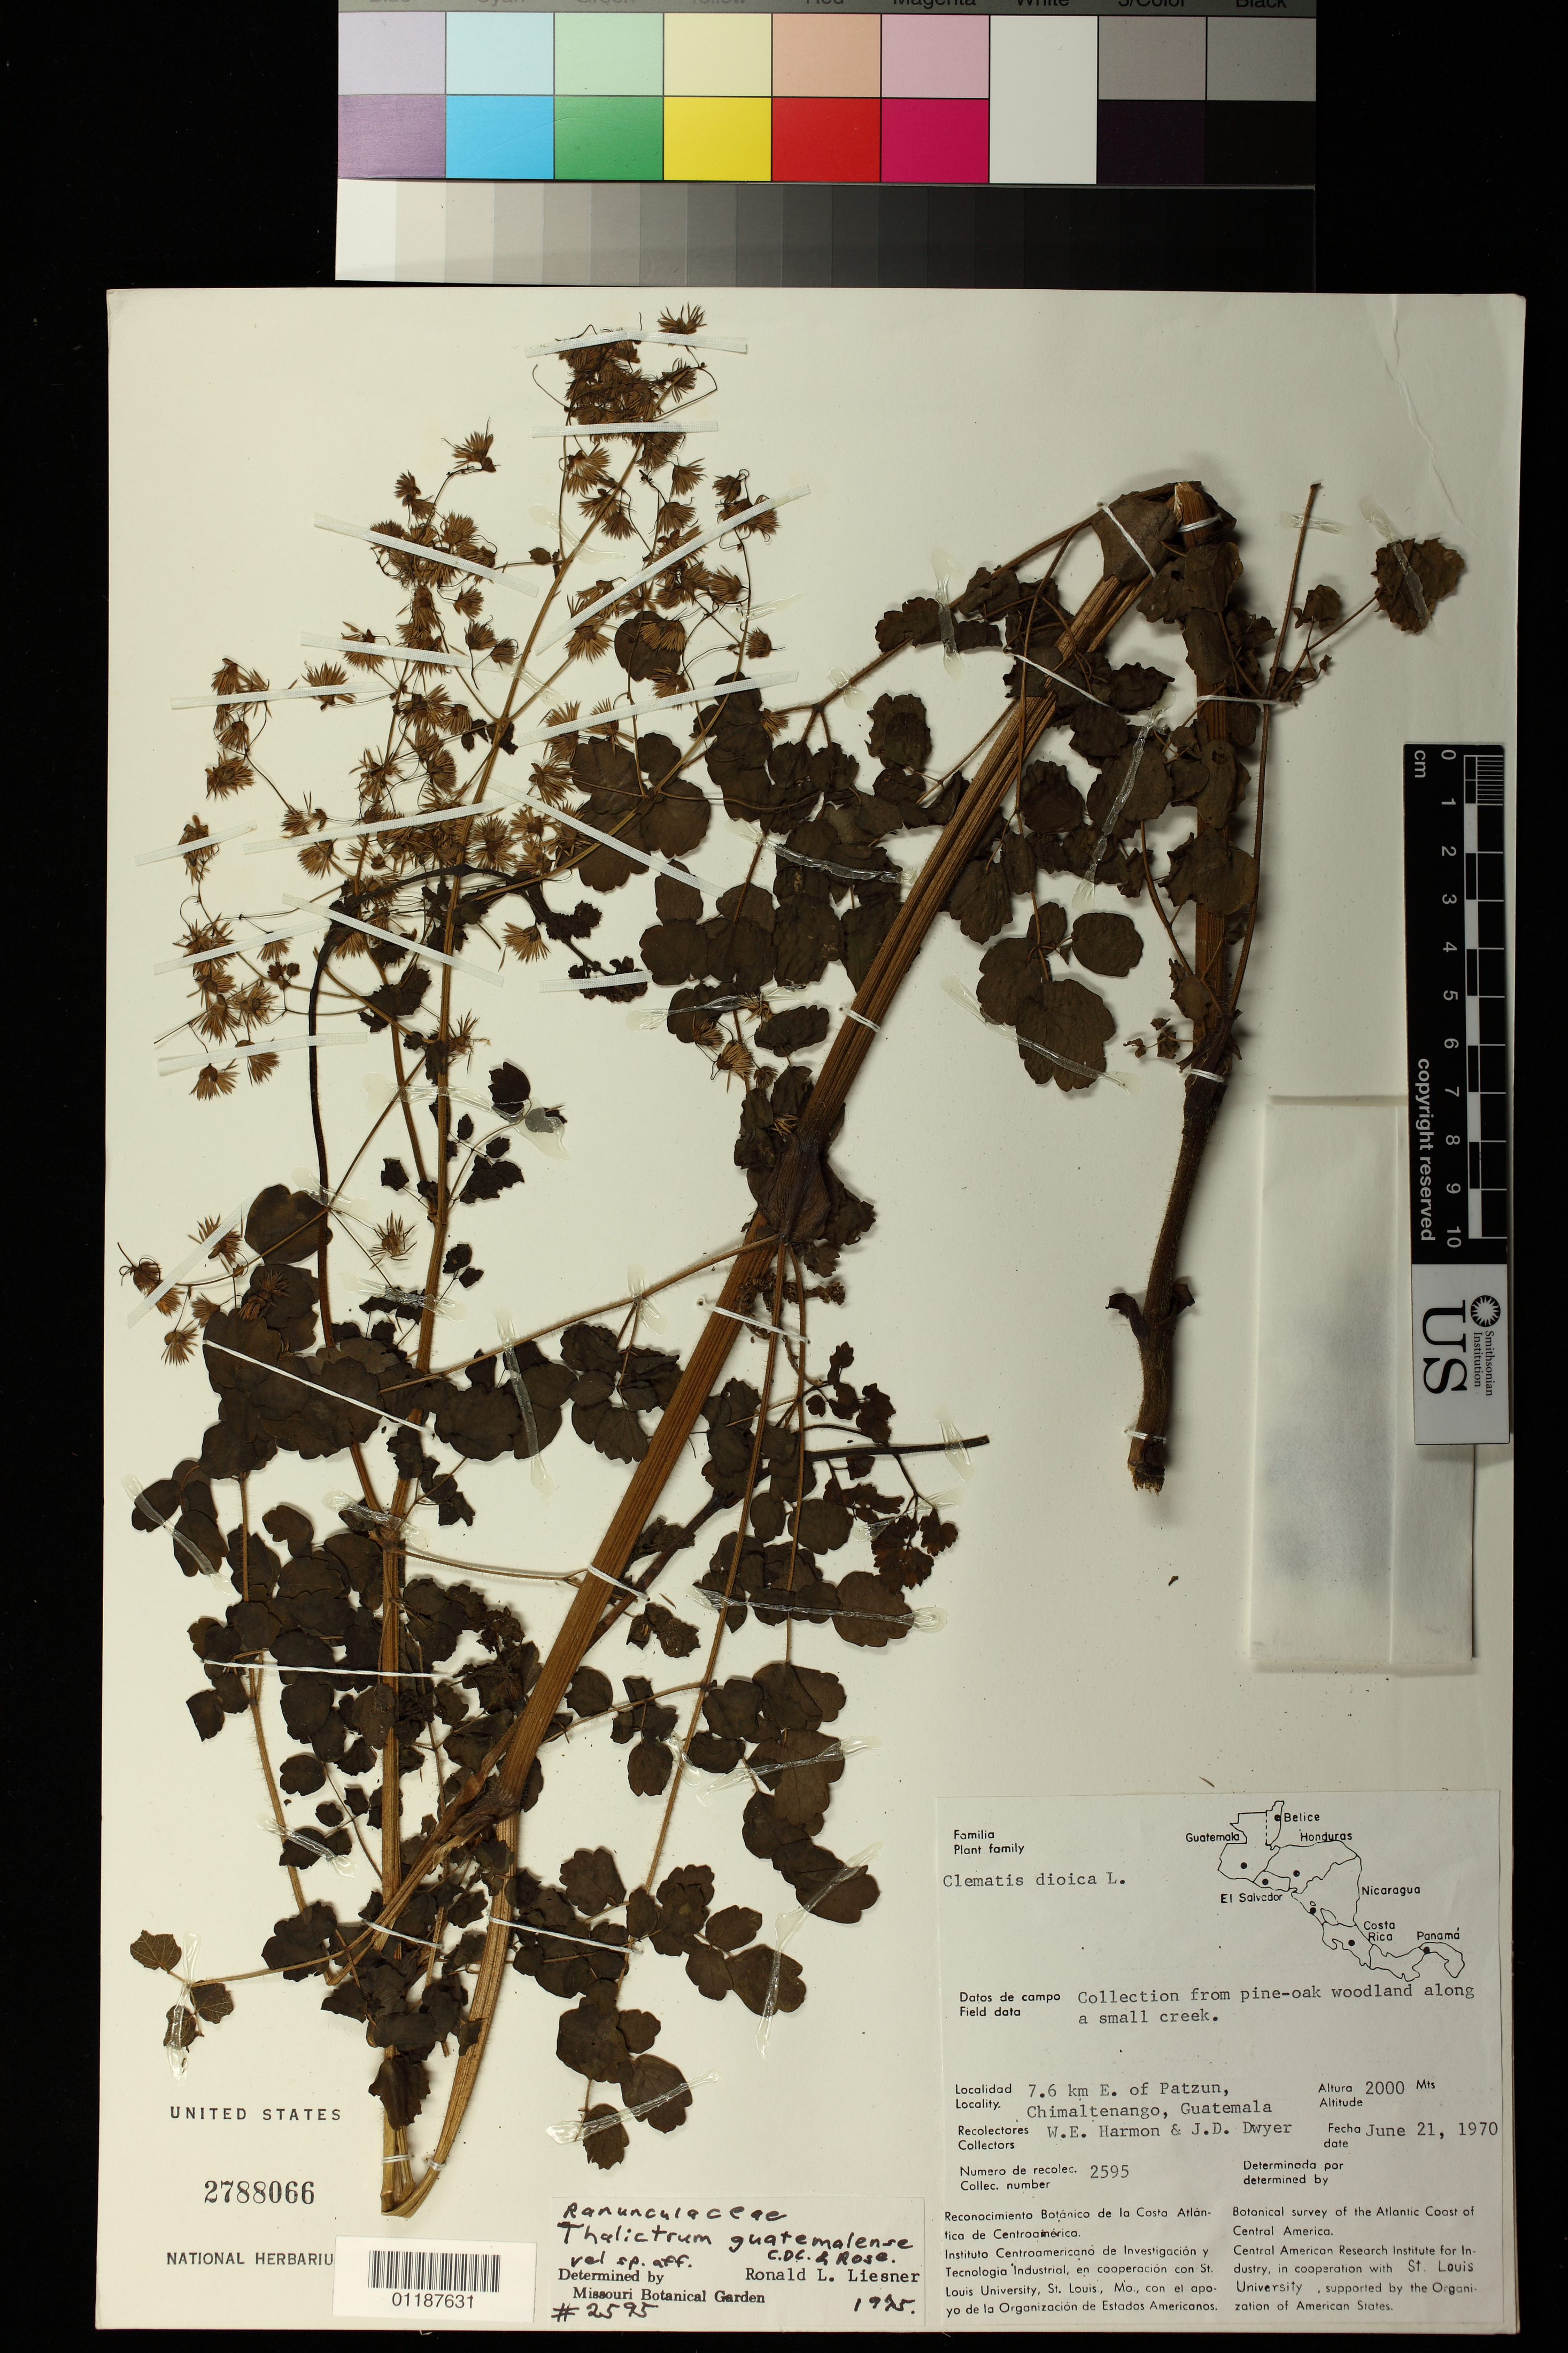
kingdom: Plantae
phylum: Tracheophyta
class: Magnoliopsida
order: Ranunculales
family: Ranunculaceae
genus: Clematis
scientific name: Clematis dioica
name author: L.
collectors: W. E. Harmon & J. D. Dwyer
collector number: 2595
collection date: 1970-06-21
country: Guatemala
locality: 7.6 km E. of Patzun, Chimaltenango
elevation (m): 2000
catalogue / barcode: US 2788066